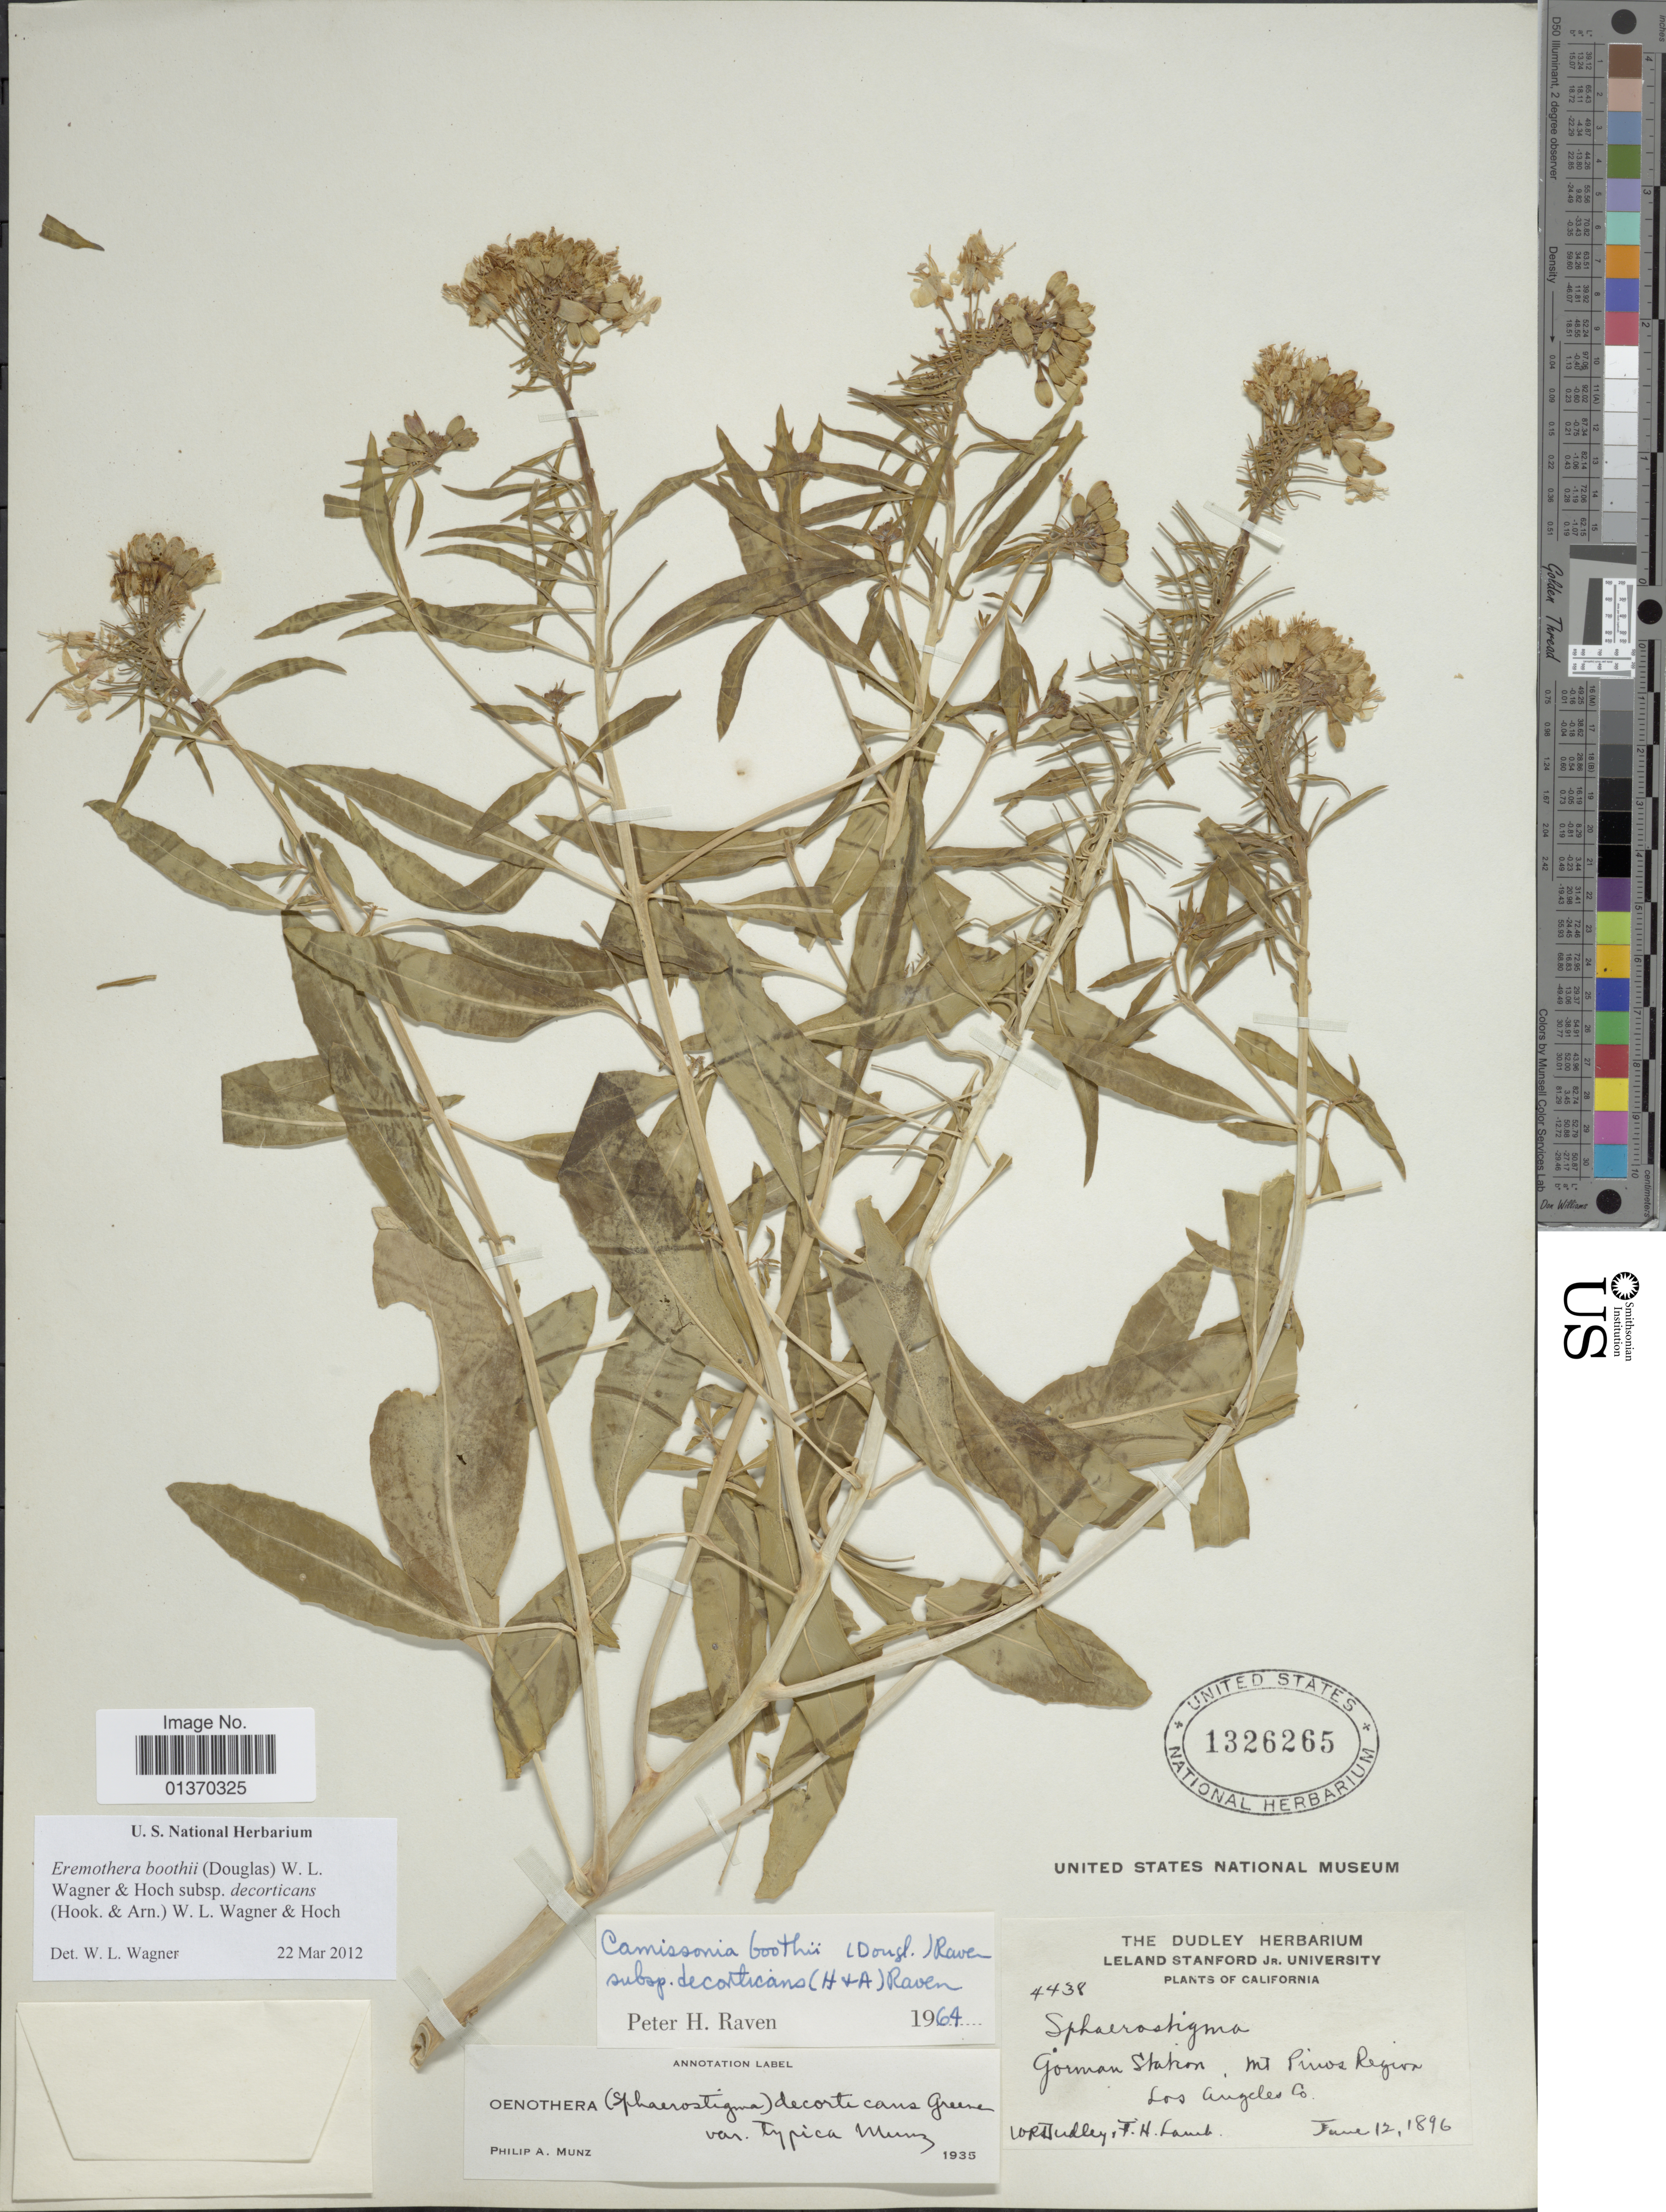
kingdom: Plantae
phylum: Tracheophyta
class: Magnoliopsida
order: Myrtales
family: Onagraceae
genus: Eremothera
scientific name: Eremothera boothii subsp. decorticans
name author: (Hook. & Arn.) W.L. Wagner & Hoch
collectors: W. Dudley & F. H. Lamb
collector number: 4438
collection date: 1896-06-12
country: United States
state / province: California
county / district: Los Angeles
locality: Gorman Station, Mt Pinos Region, Los Angeles Co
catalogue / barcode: US 1326265